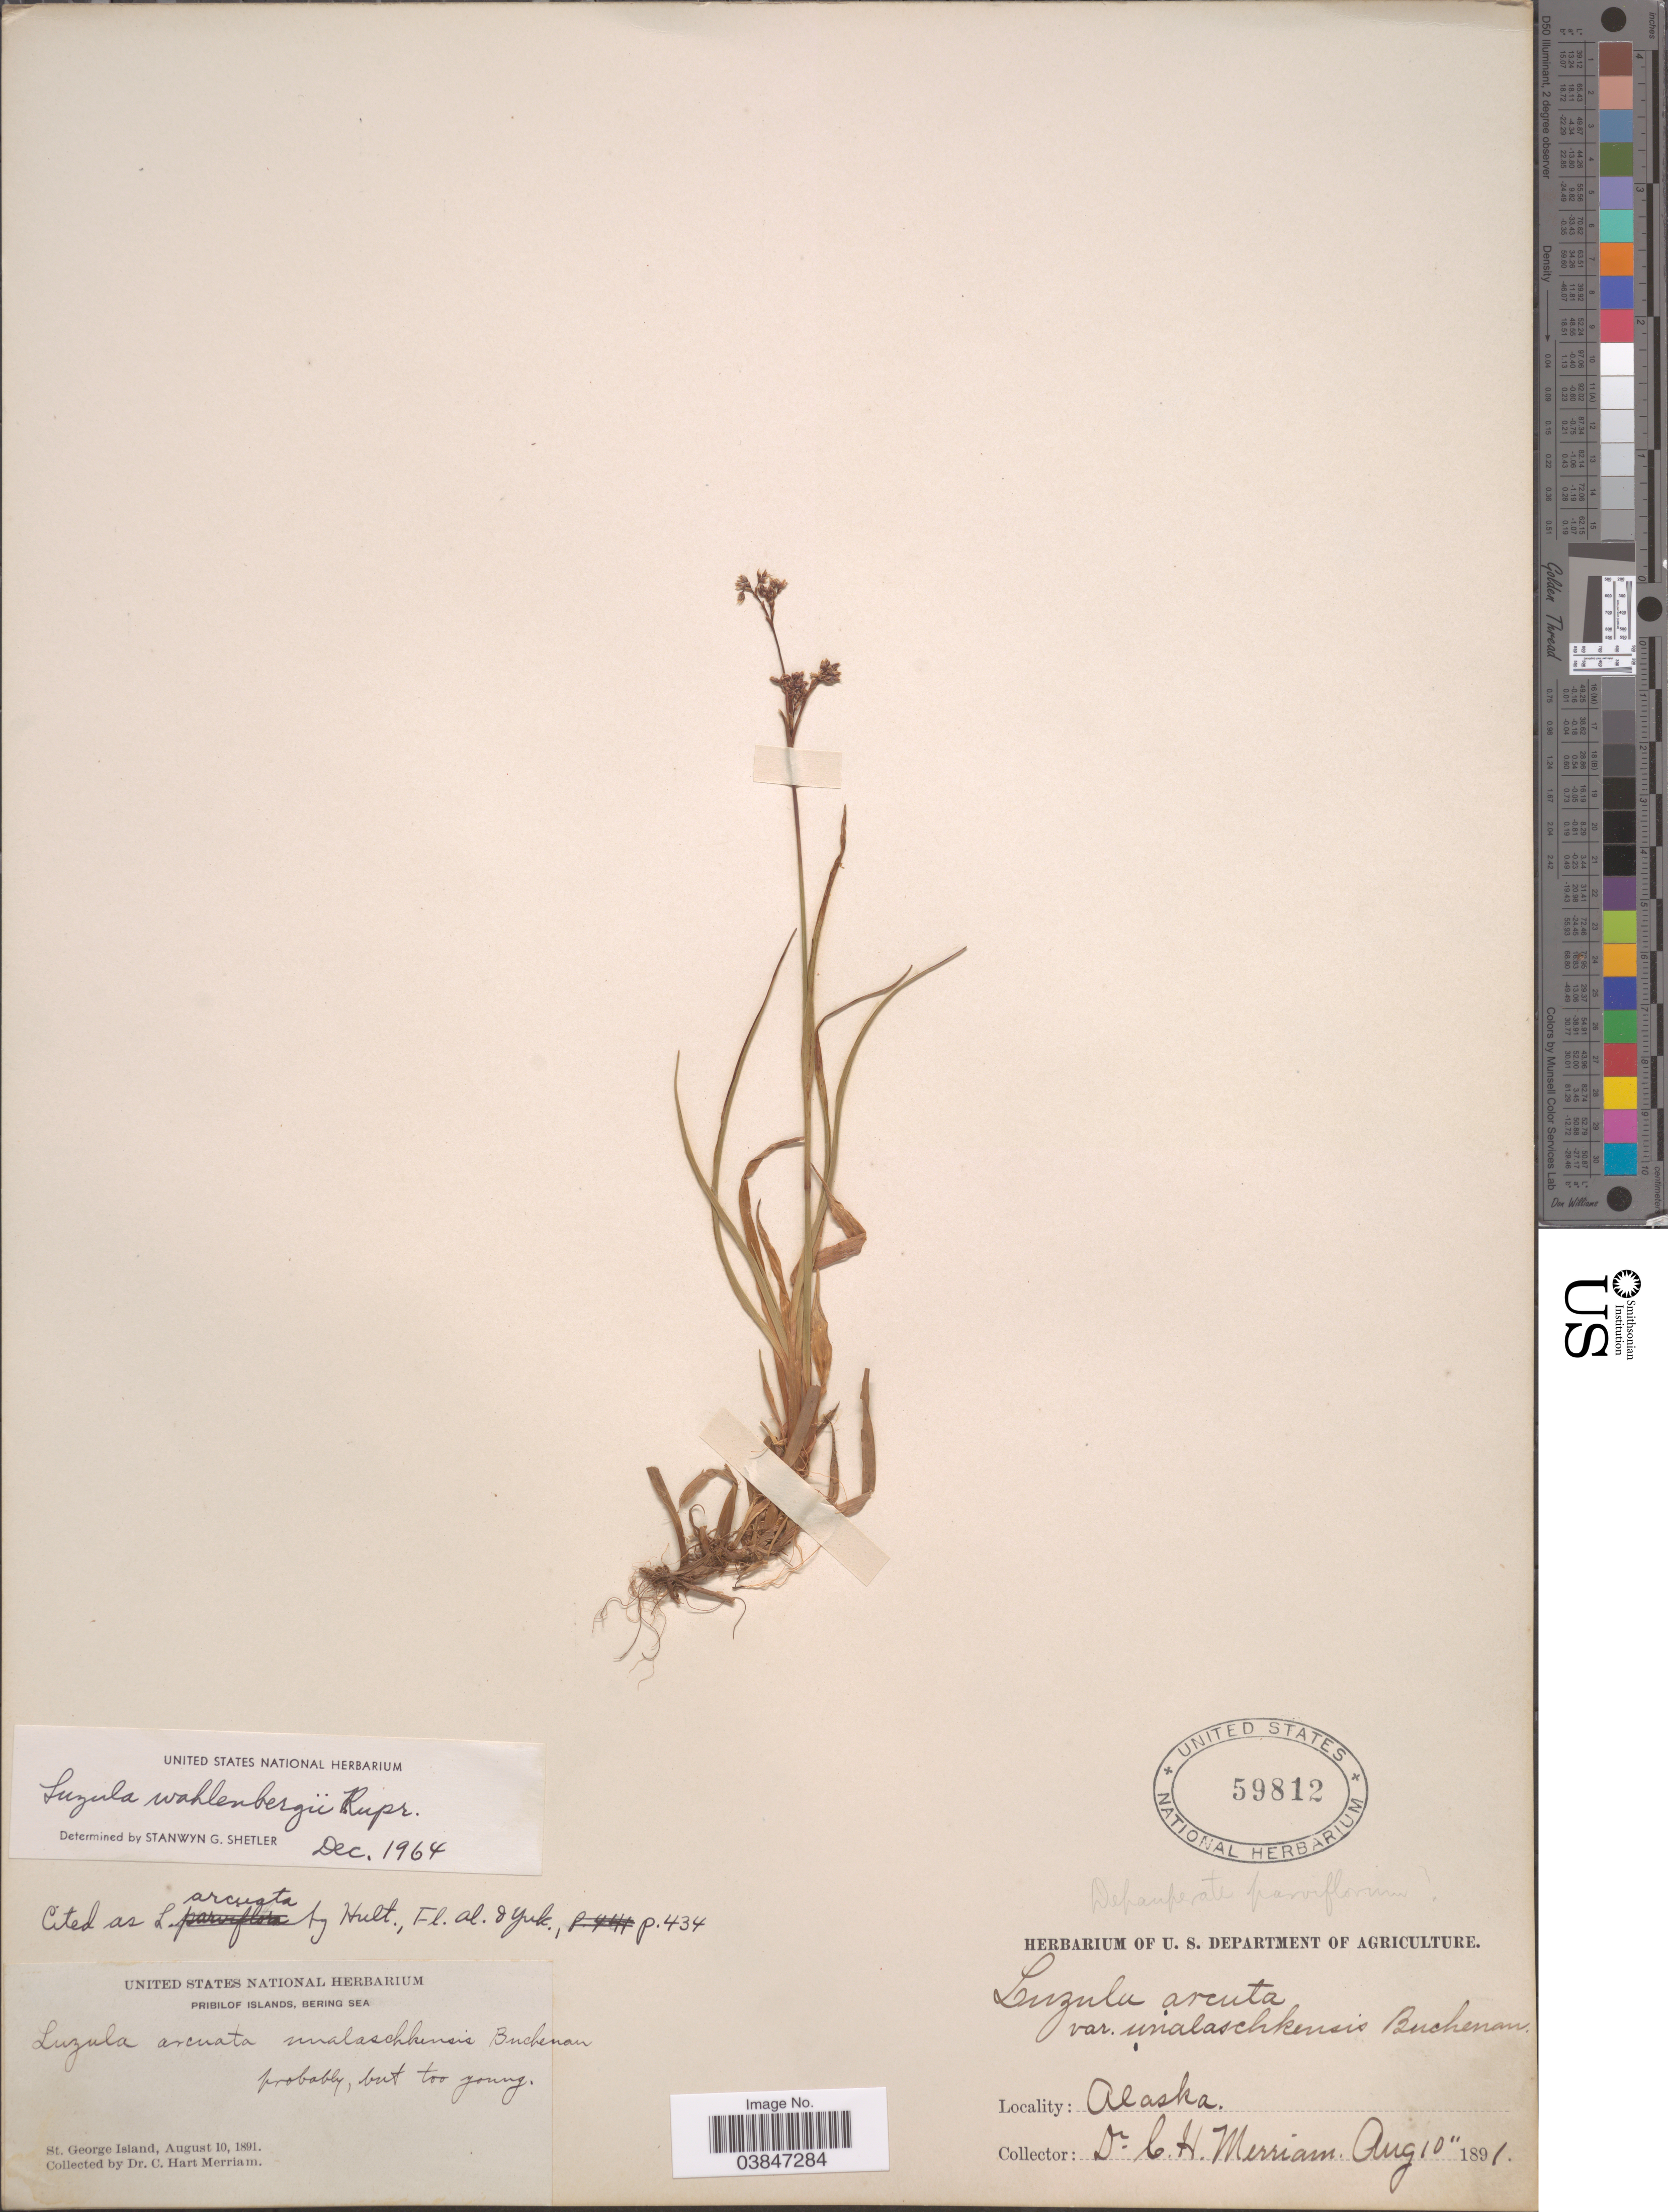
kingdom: Plantae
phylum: Tracheophyta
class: Liliopsida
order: Poales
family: Juncaceae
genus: Luzula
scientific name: Luzula wahlenbergii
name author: Rupr.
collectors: C. Merriam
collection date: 1891-08-10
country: United States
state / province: Alaska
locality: Pribilof Islands, Bering Sea. St. George Island.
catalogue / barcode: US 59812